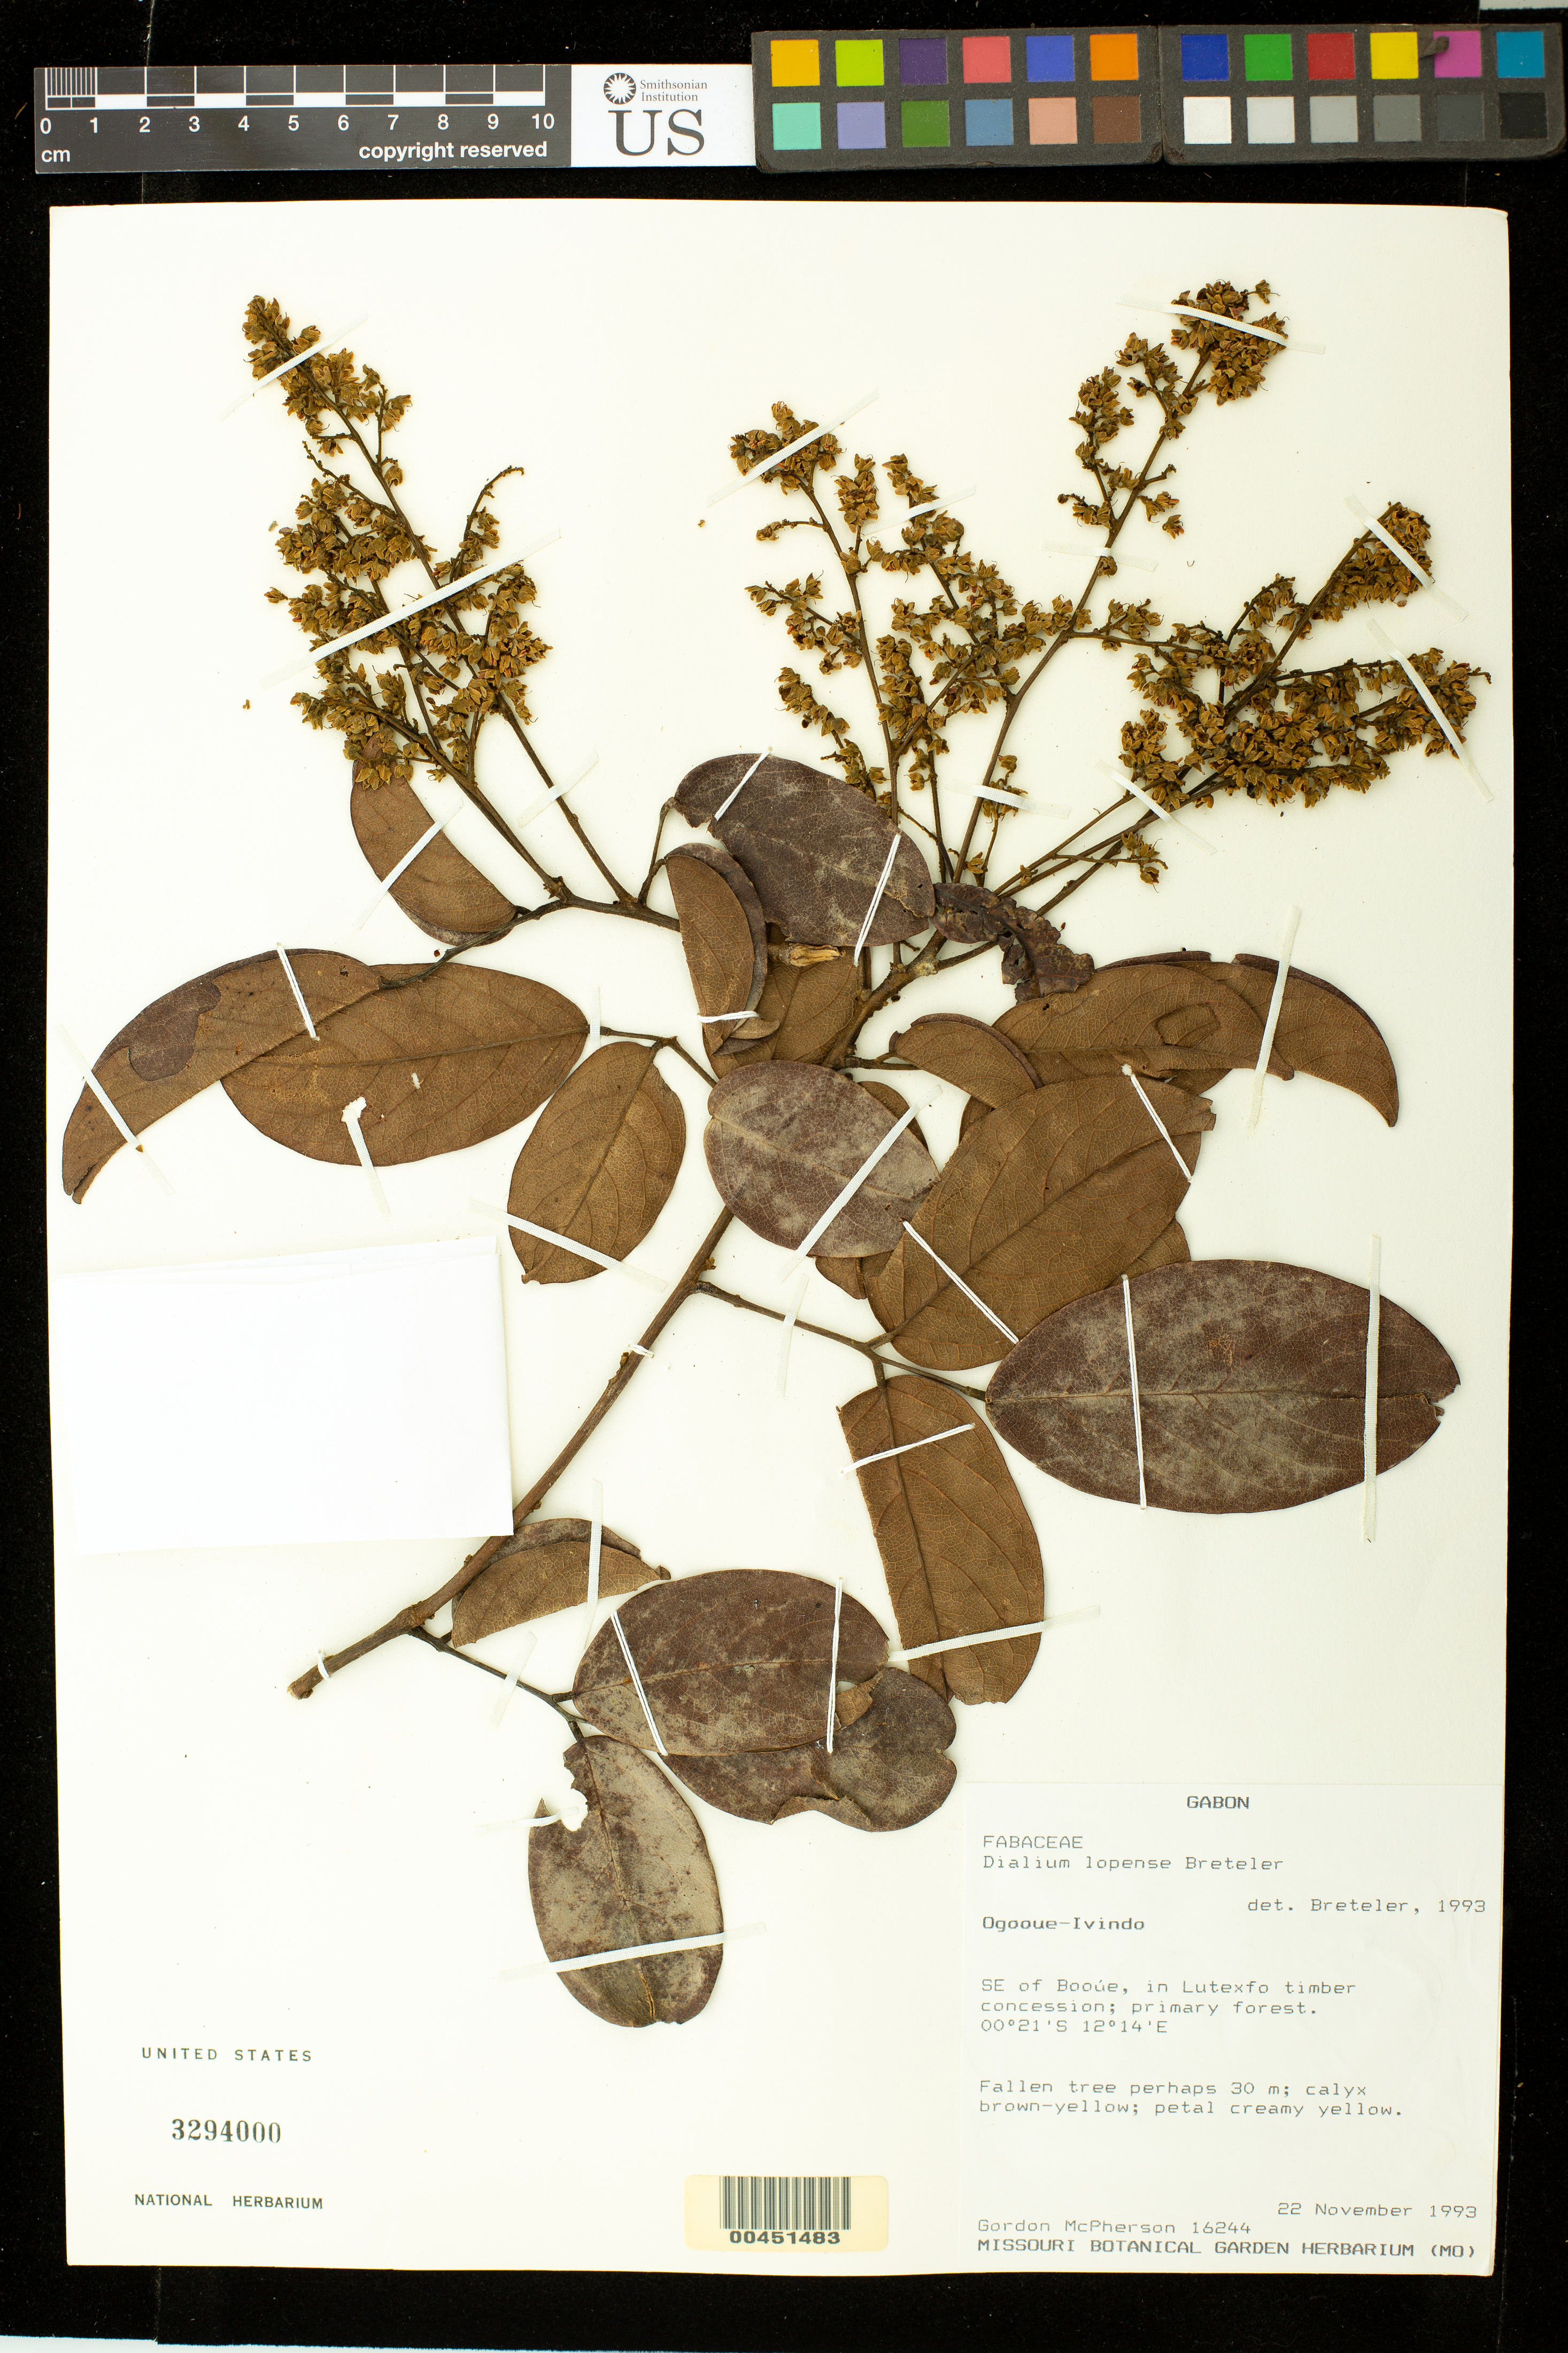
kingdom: Plantae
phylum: Tracheophyta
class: Magnoliopsida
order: Fabales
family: Fabaceae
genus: Dialium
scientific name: Dialium lopense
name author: Breteler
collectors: G. D. McPherson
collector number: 16244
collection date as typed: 22 Nov 1993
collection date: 1993-11-22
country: Gabon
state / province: Ogooué-ivindo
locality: SE of Booue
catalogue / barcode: US 3294000